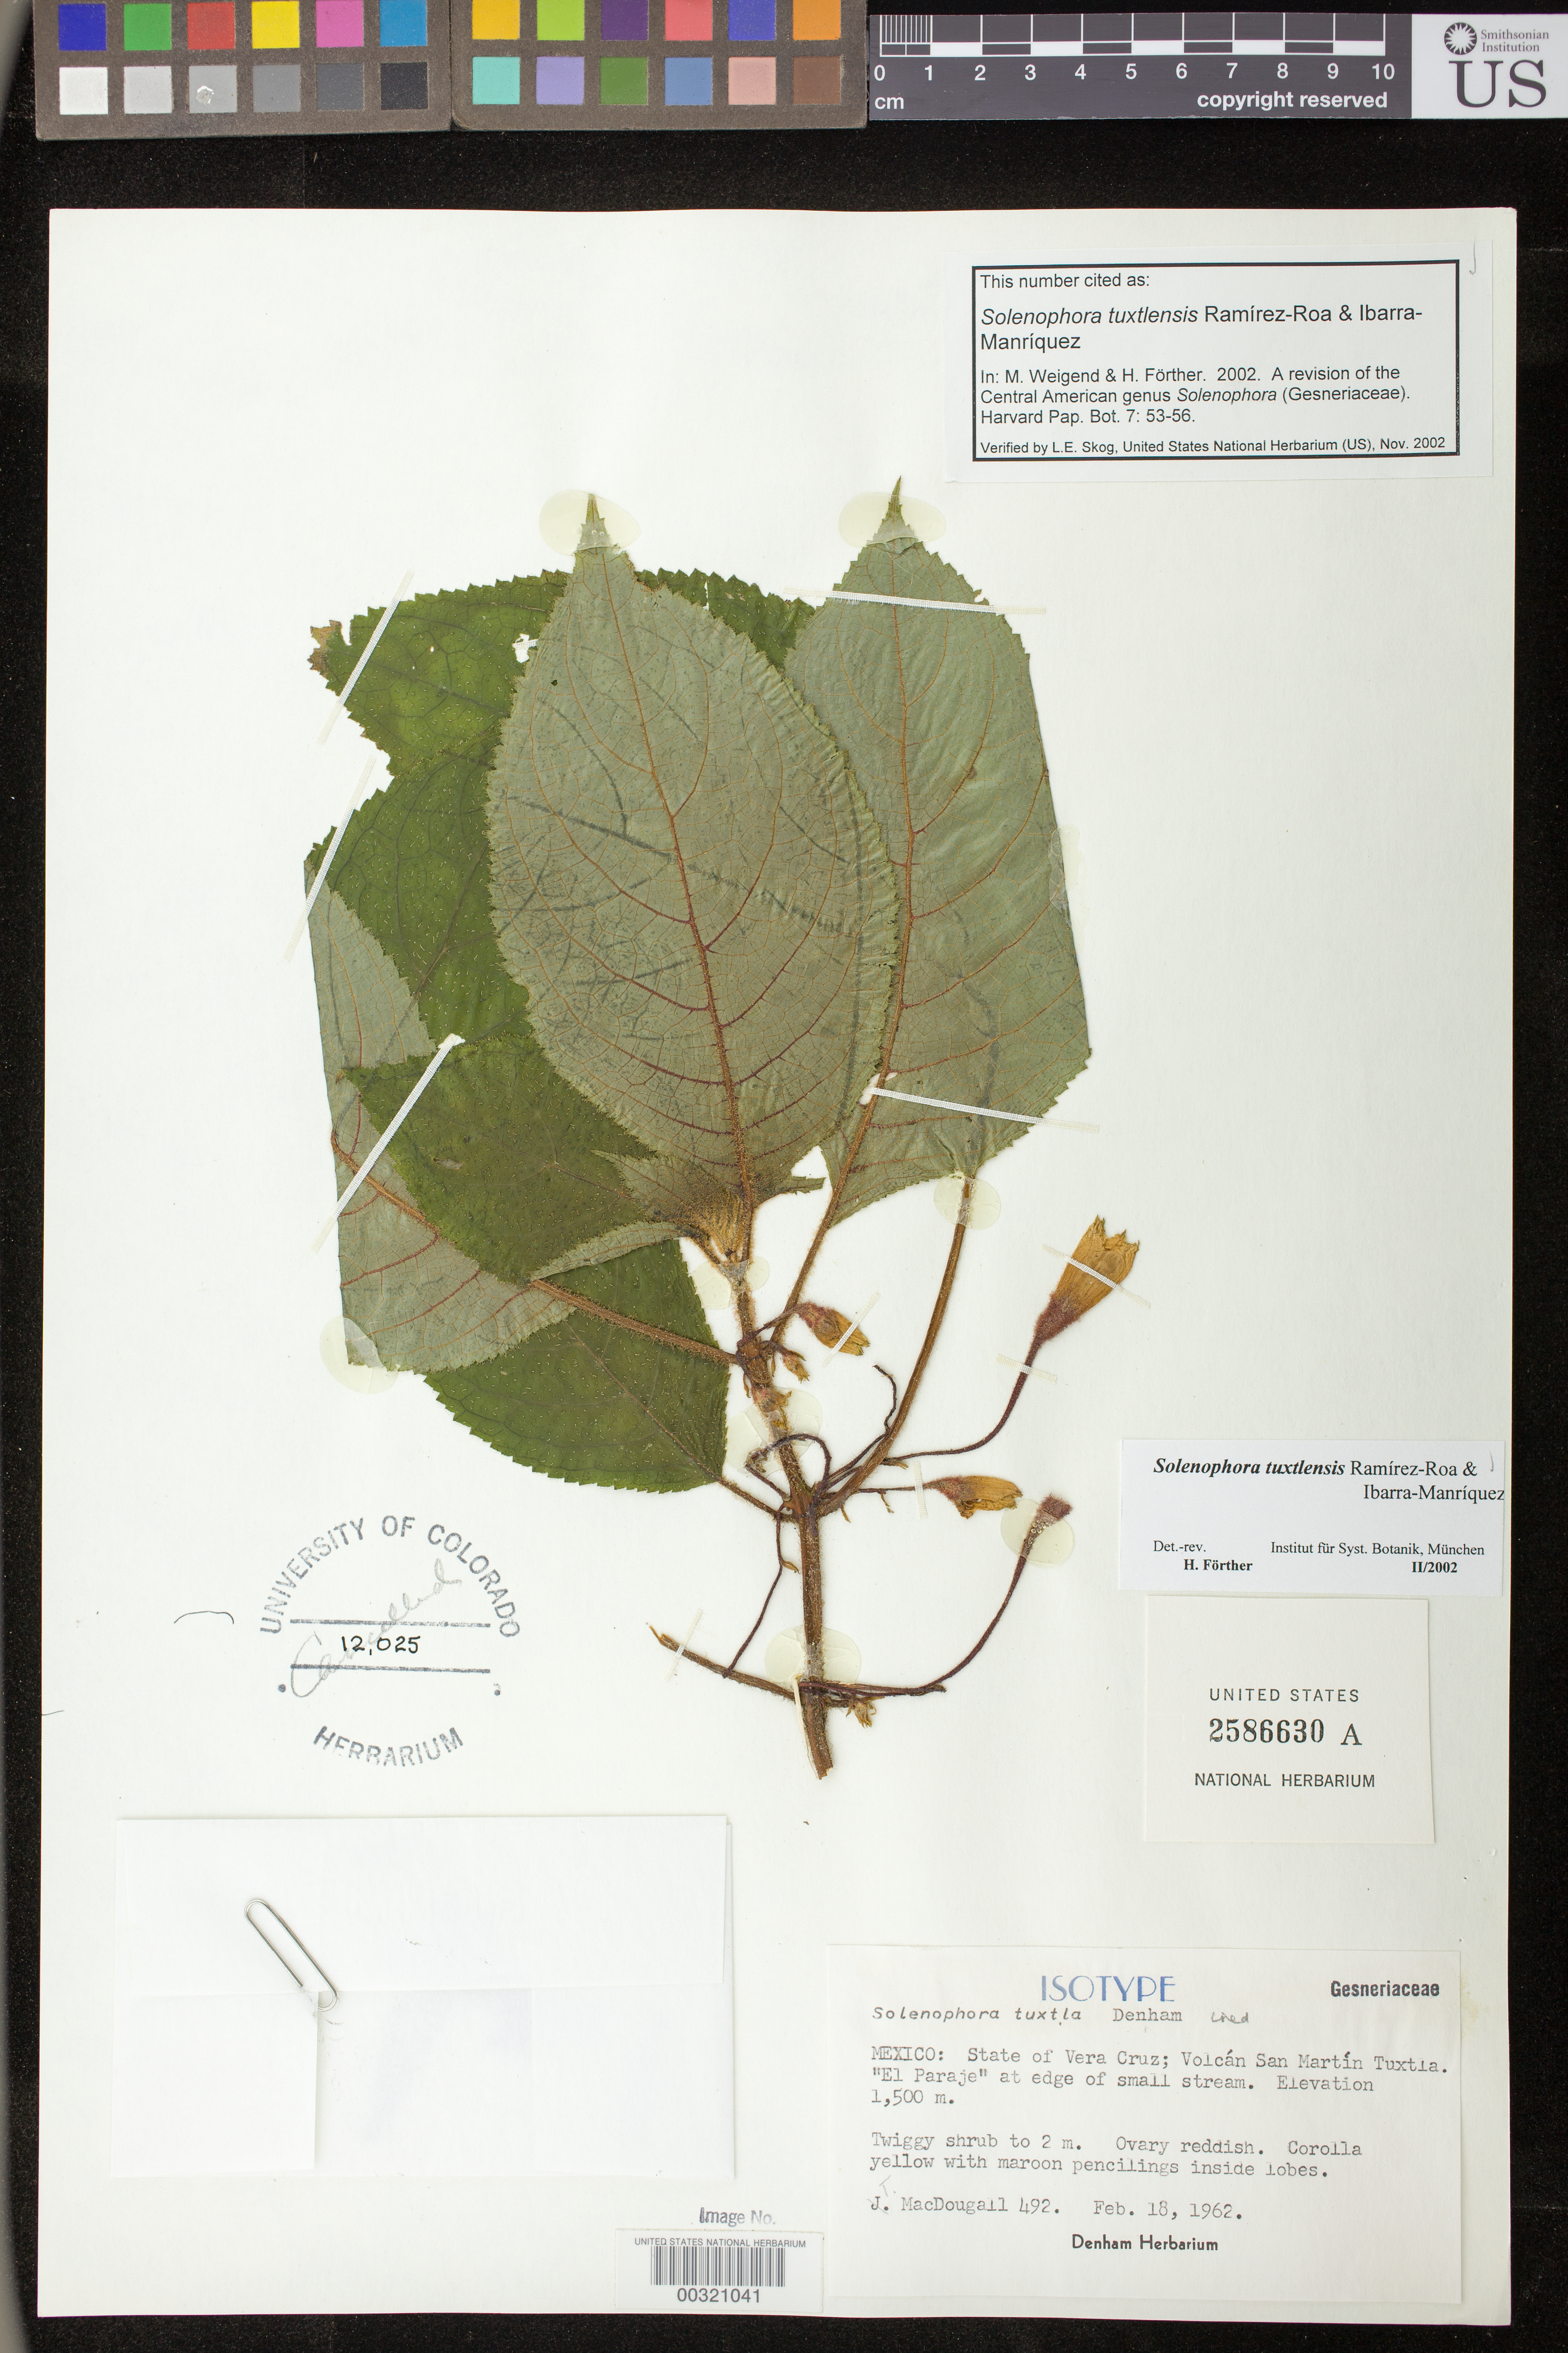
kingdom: Plantae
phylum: Tracheophyta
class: Magnoliopsida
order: Lamiales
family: Gesneriaceae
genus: Solenophora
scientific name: Solenophora tuxtlensis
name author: Ram.-Roa & Ibarra-Manr.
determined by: Weigend; Förther, Harald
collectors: T. Macdougall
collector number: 492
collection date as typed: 18 Feb 1962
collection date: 1962-02-18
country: Mexico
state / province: Veracruz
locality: Volcán San Martín Tuxtla, "El Paraje"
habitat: At edge of small stream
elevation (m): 1500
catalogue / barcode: US 2586630A